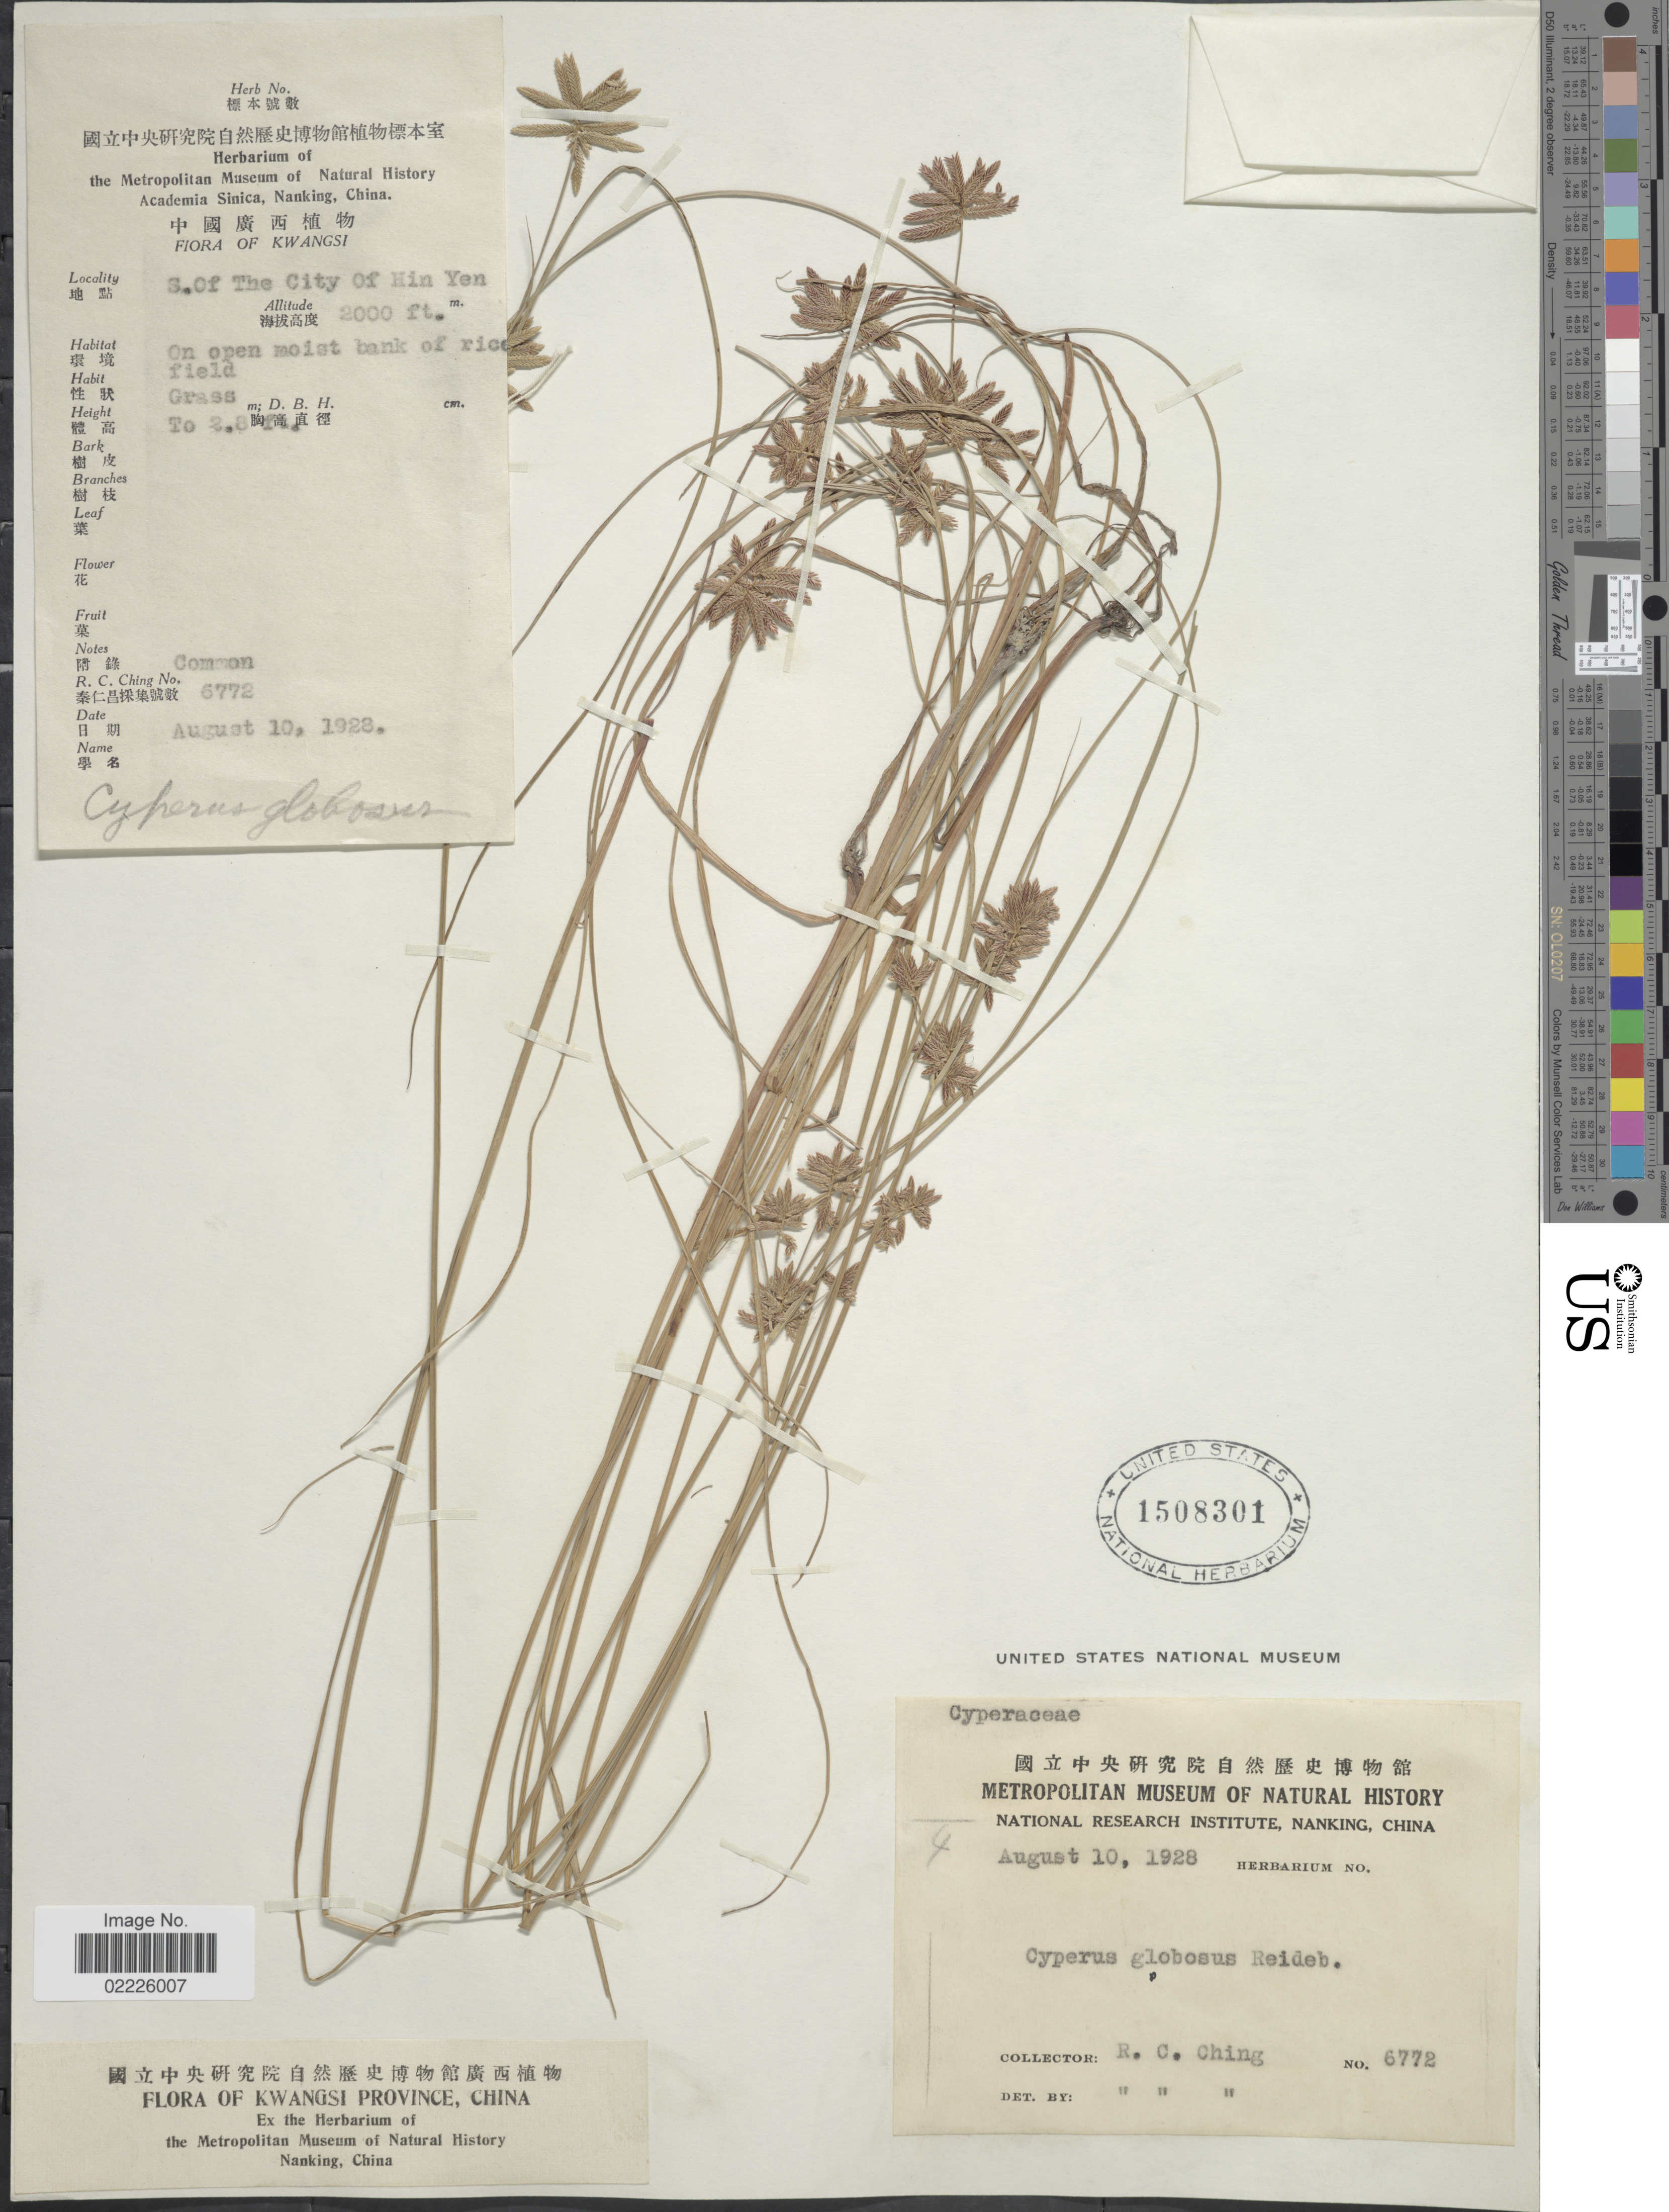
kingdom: Plantae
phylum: Tracheophyta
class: Liliopsida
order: Poales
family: Cyperaceae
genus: Cyperus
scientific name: Cyperus flavidus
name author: Retz.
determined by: Strong, Mark T., (BOT), Smithsonian Institution - National Museum of Natural History (UNITED STATES)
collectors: R. C. Ching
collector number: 6772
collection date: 1928-08-10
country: China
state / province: Guangxi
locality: Kwangsi Province, S. of The City of Hin Yen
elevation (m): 610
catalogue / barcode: US 1508301